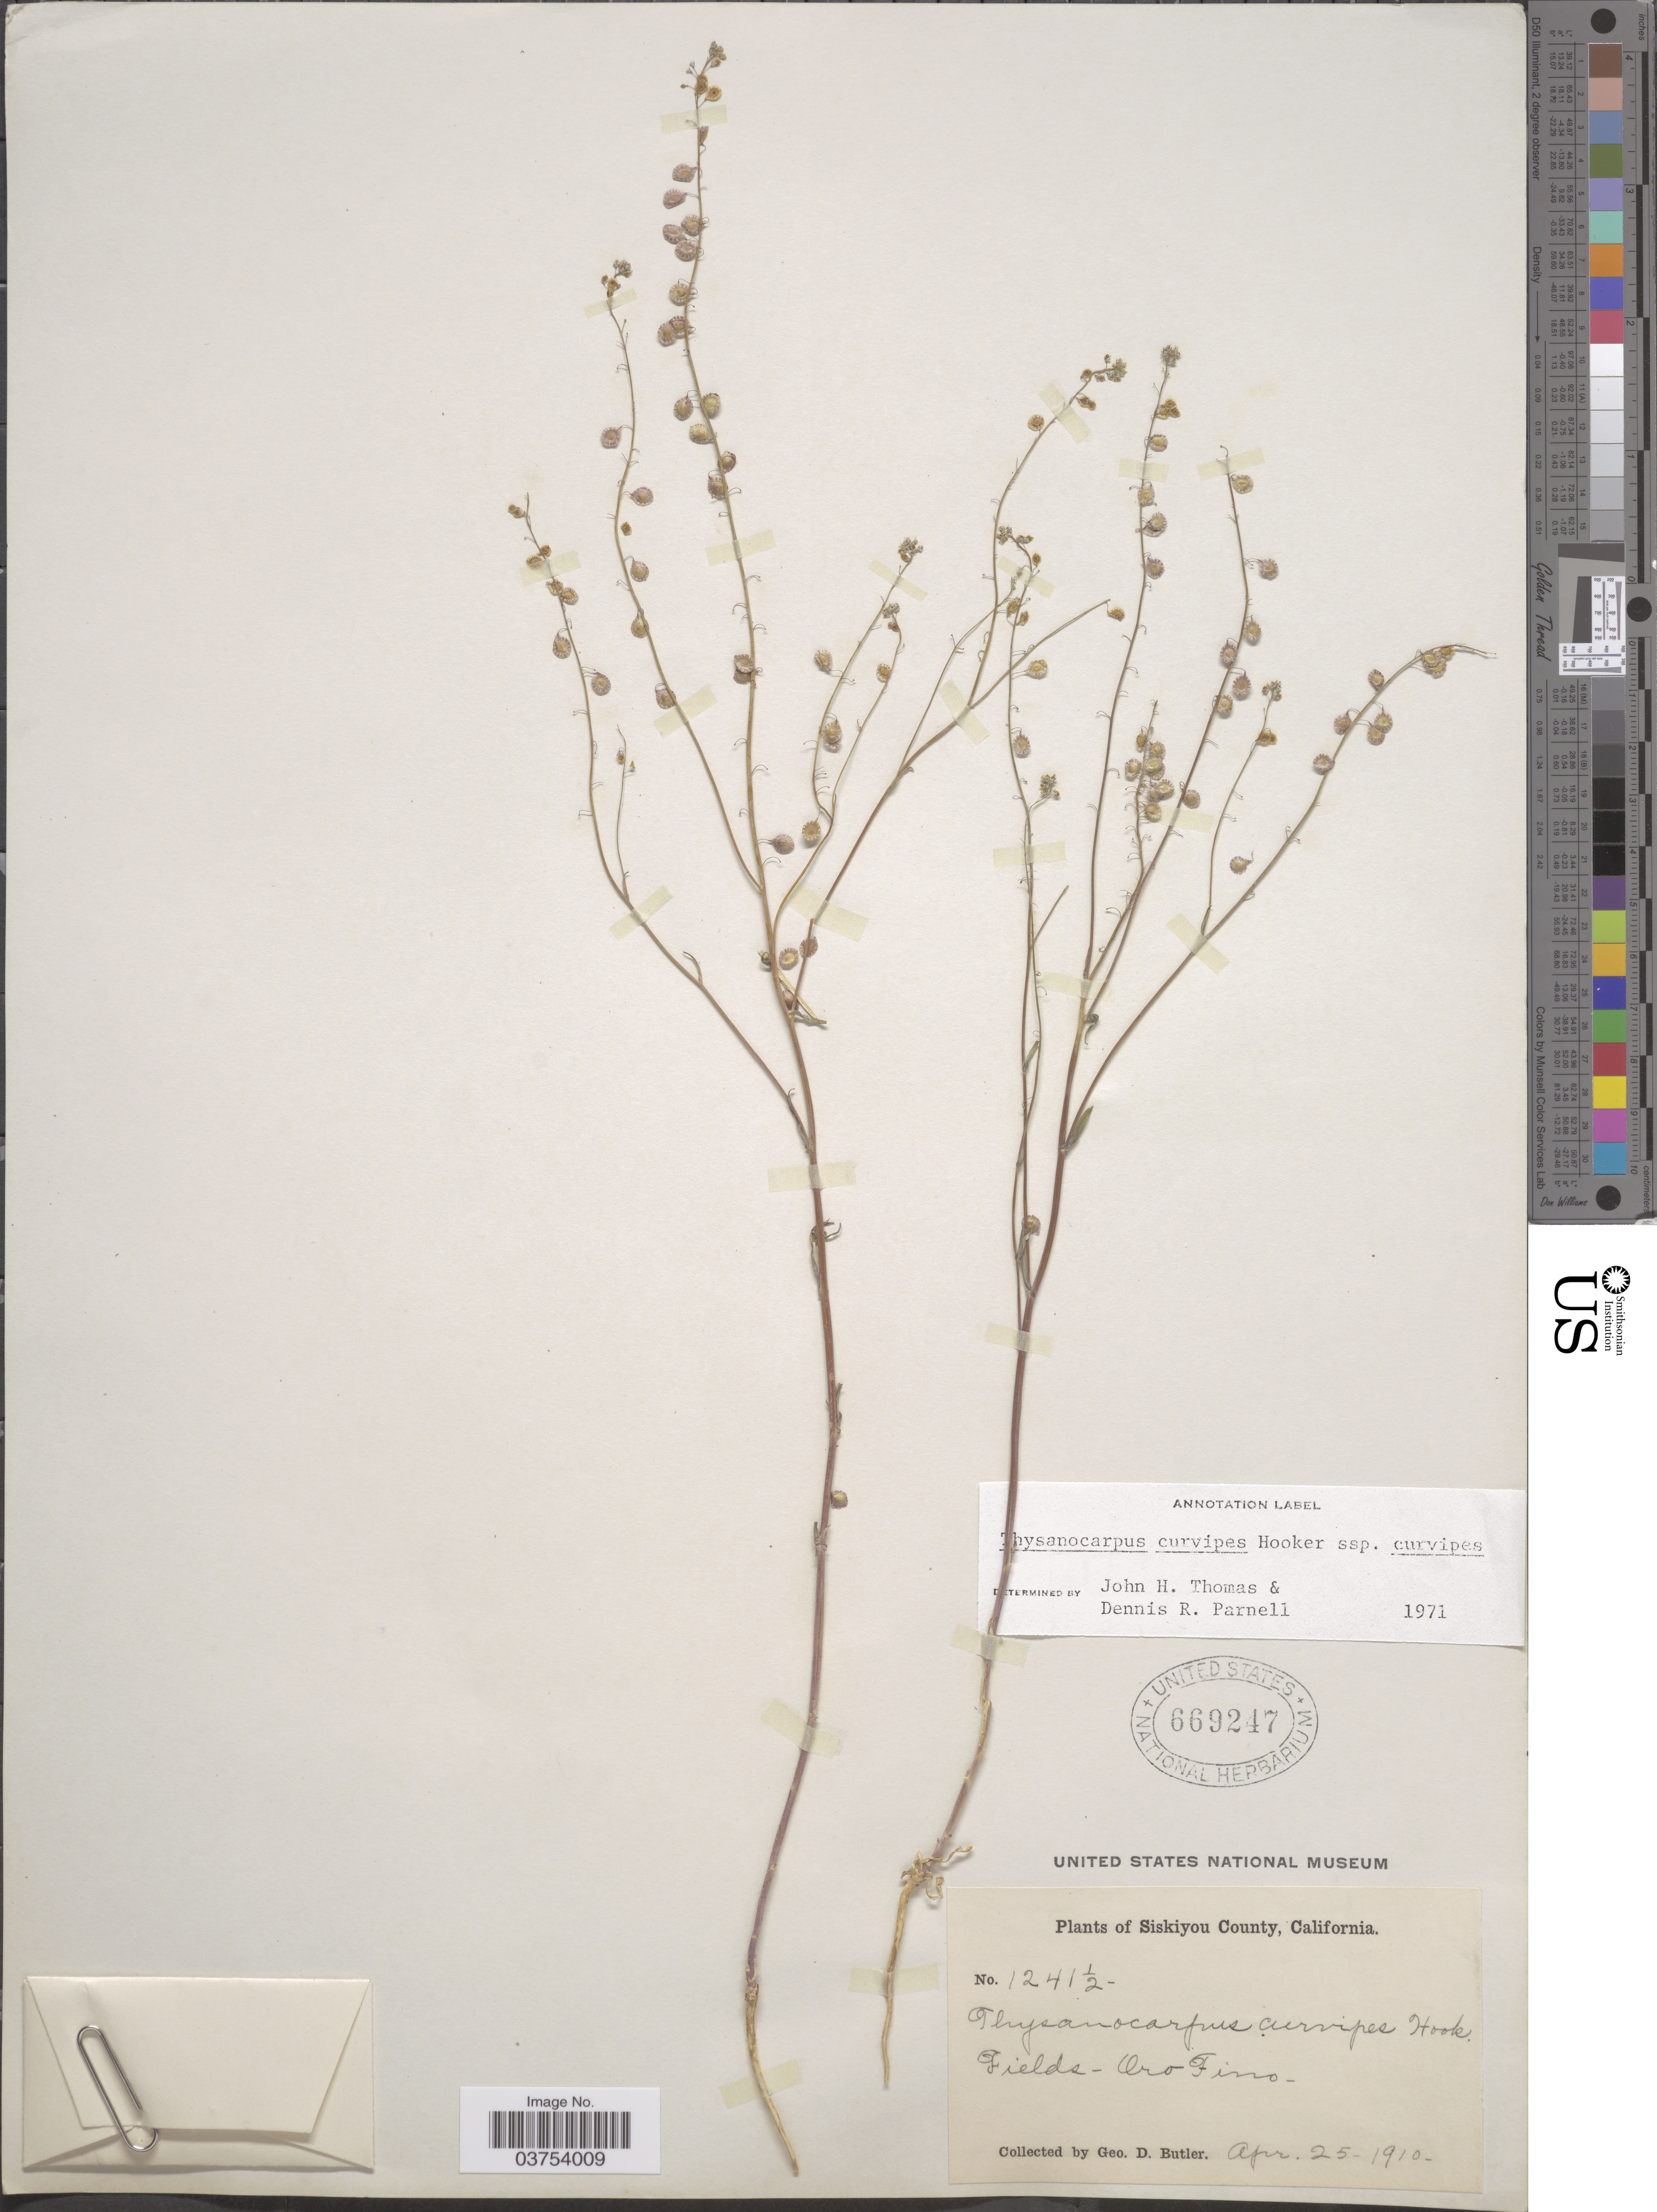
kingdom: Plantae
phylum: Tracheophyta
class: Magnoliopsida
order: Brassicales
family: Brassicaceae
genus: Thysanocarpus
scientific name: Thysanocarpus curvipes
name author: Hook.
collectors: G. D. Butler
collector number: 1241½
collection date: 1910-04-25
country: United States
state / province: California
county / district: Siskiyou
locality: Siskiyou County. Fields - Oro Fino.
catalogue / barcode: US 669247